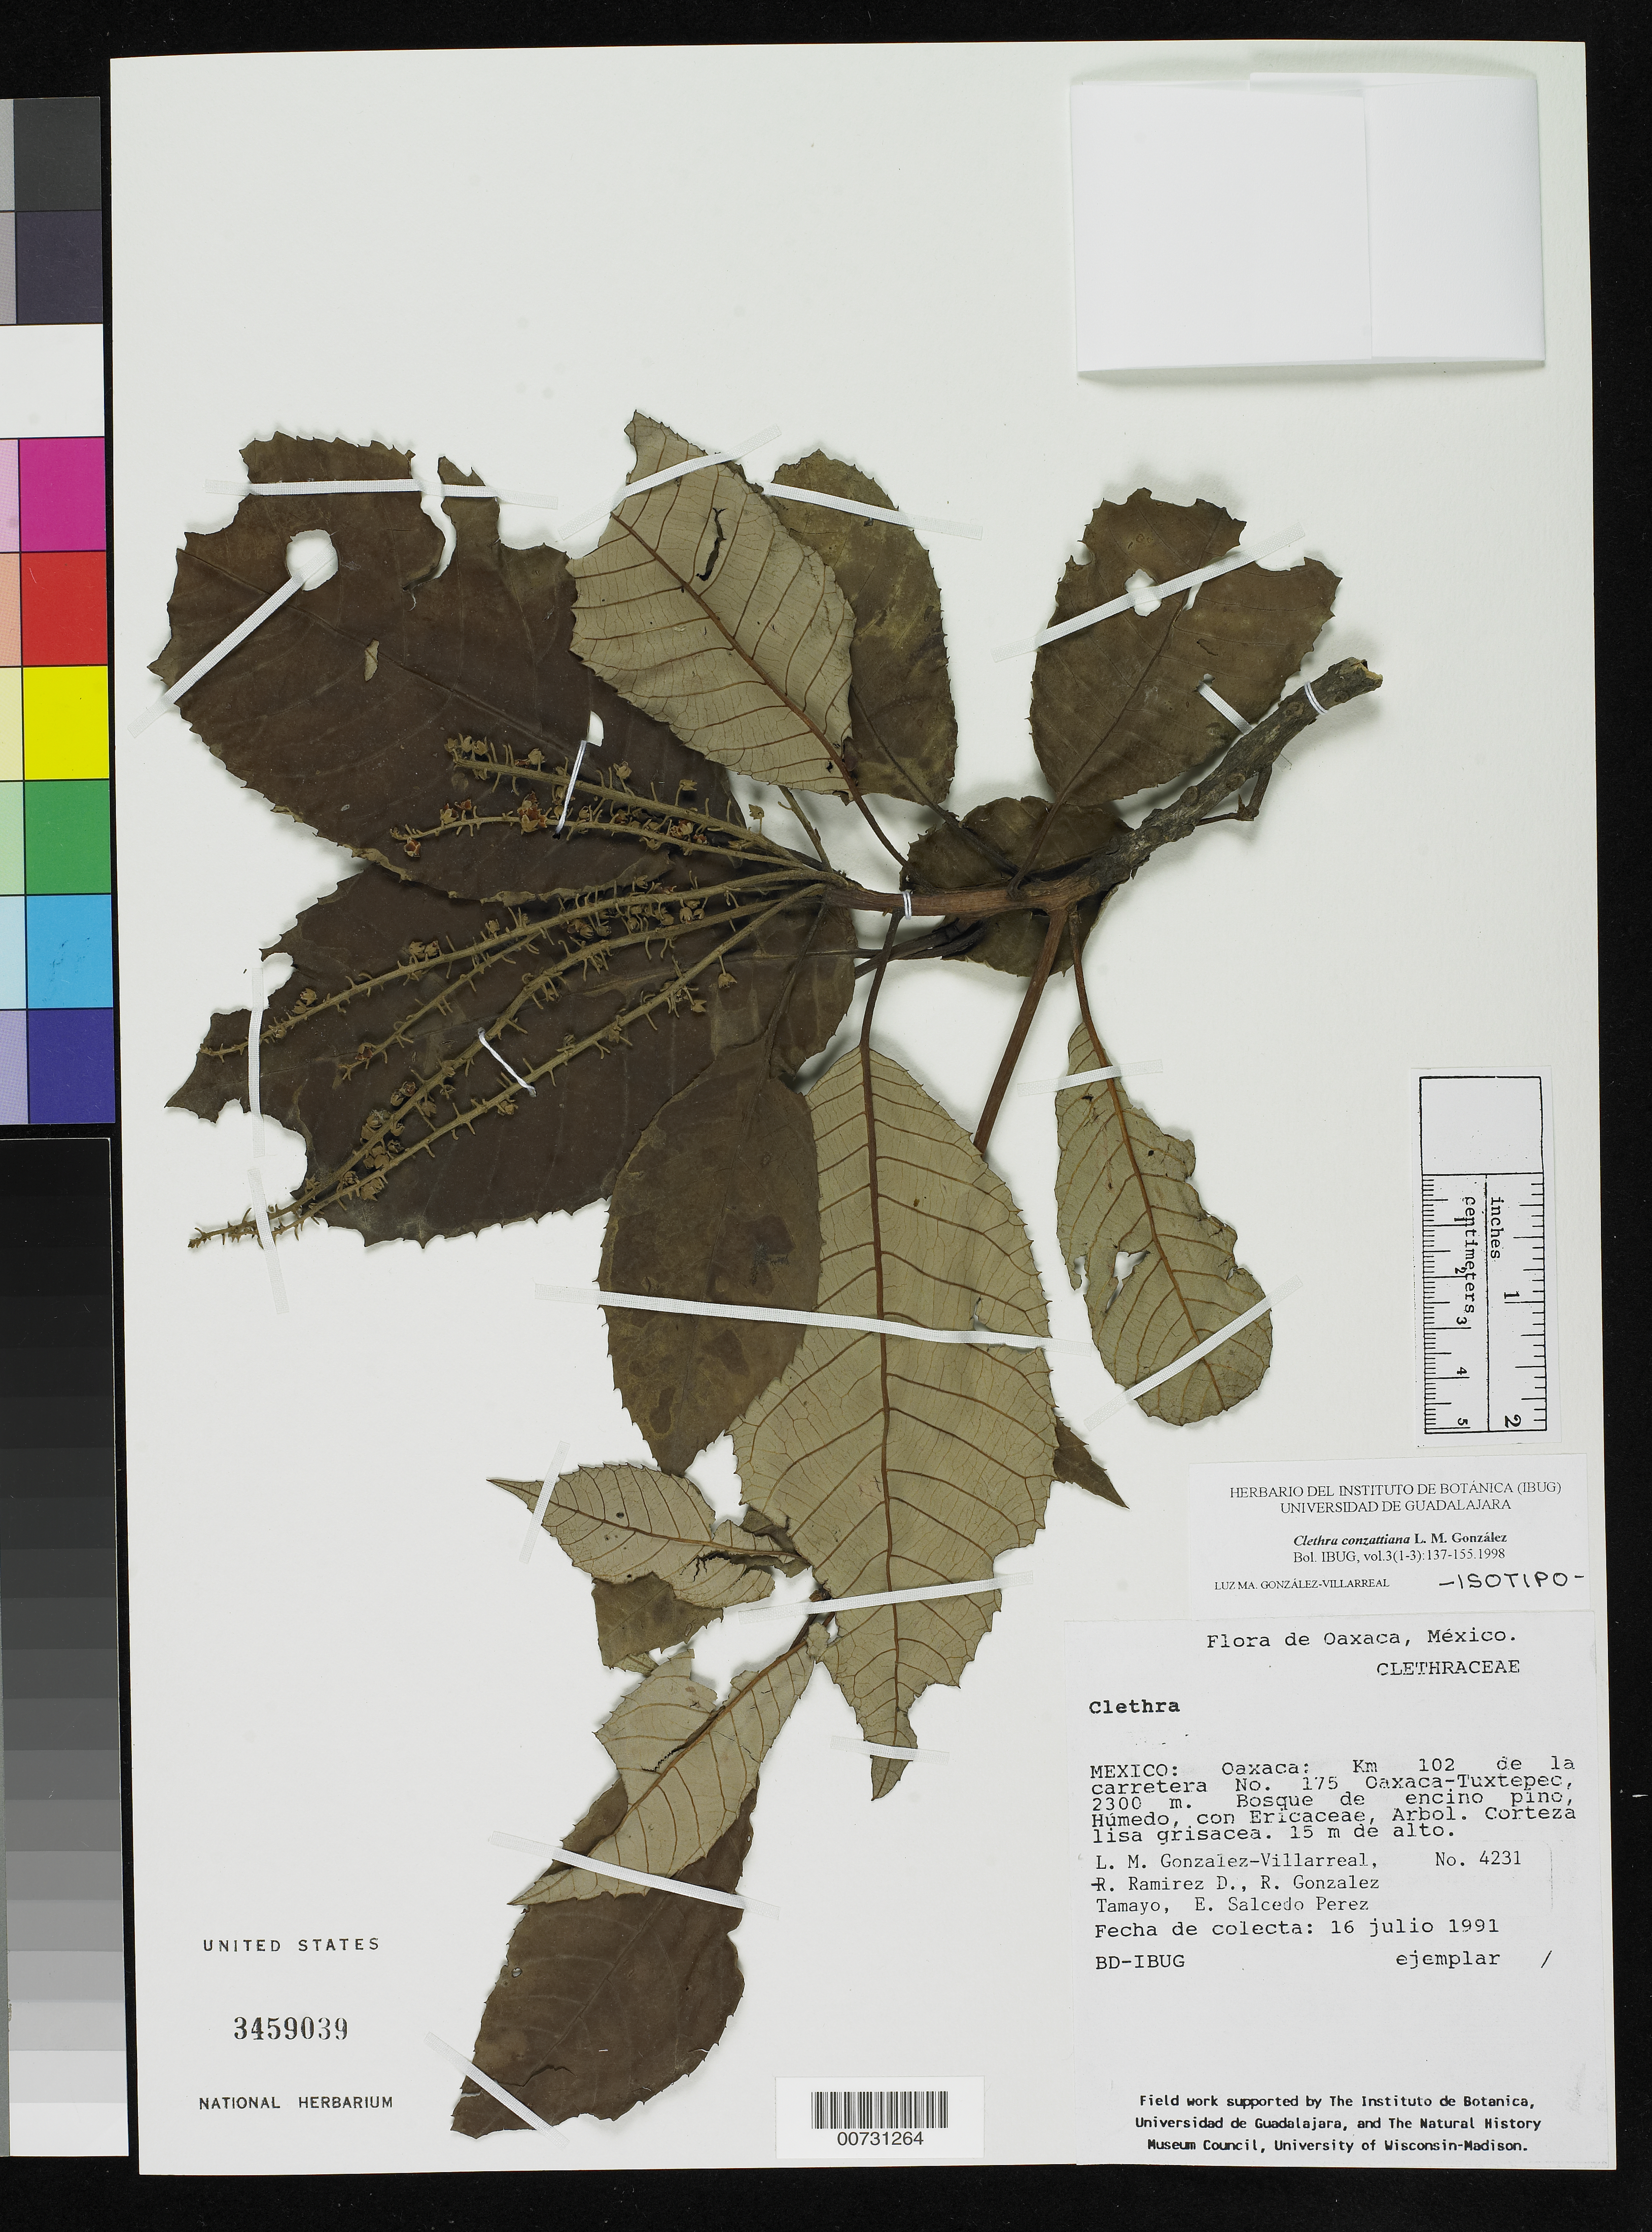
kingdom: Plantae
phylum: Tracheophyta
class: Magnoliopsida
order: Ericales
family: Clethraceae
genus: Clethra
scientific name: Clethra conzattiana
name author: González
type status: Isotype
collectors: M. González-Ledesma, R. Ramirez D., R. González Tamayo & E. Salcedo Perez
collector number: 4231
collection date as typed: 16 Jul 1991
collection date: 1991-07-16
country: Mexico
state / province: Oaxaca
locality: Km 102 de la carretera No. 175 Oaxaca-Tuxtepec.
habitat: Bosque de encino pino, humedo.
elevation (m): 2300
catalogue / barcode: US 3459039